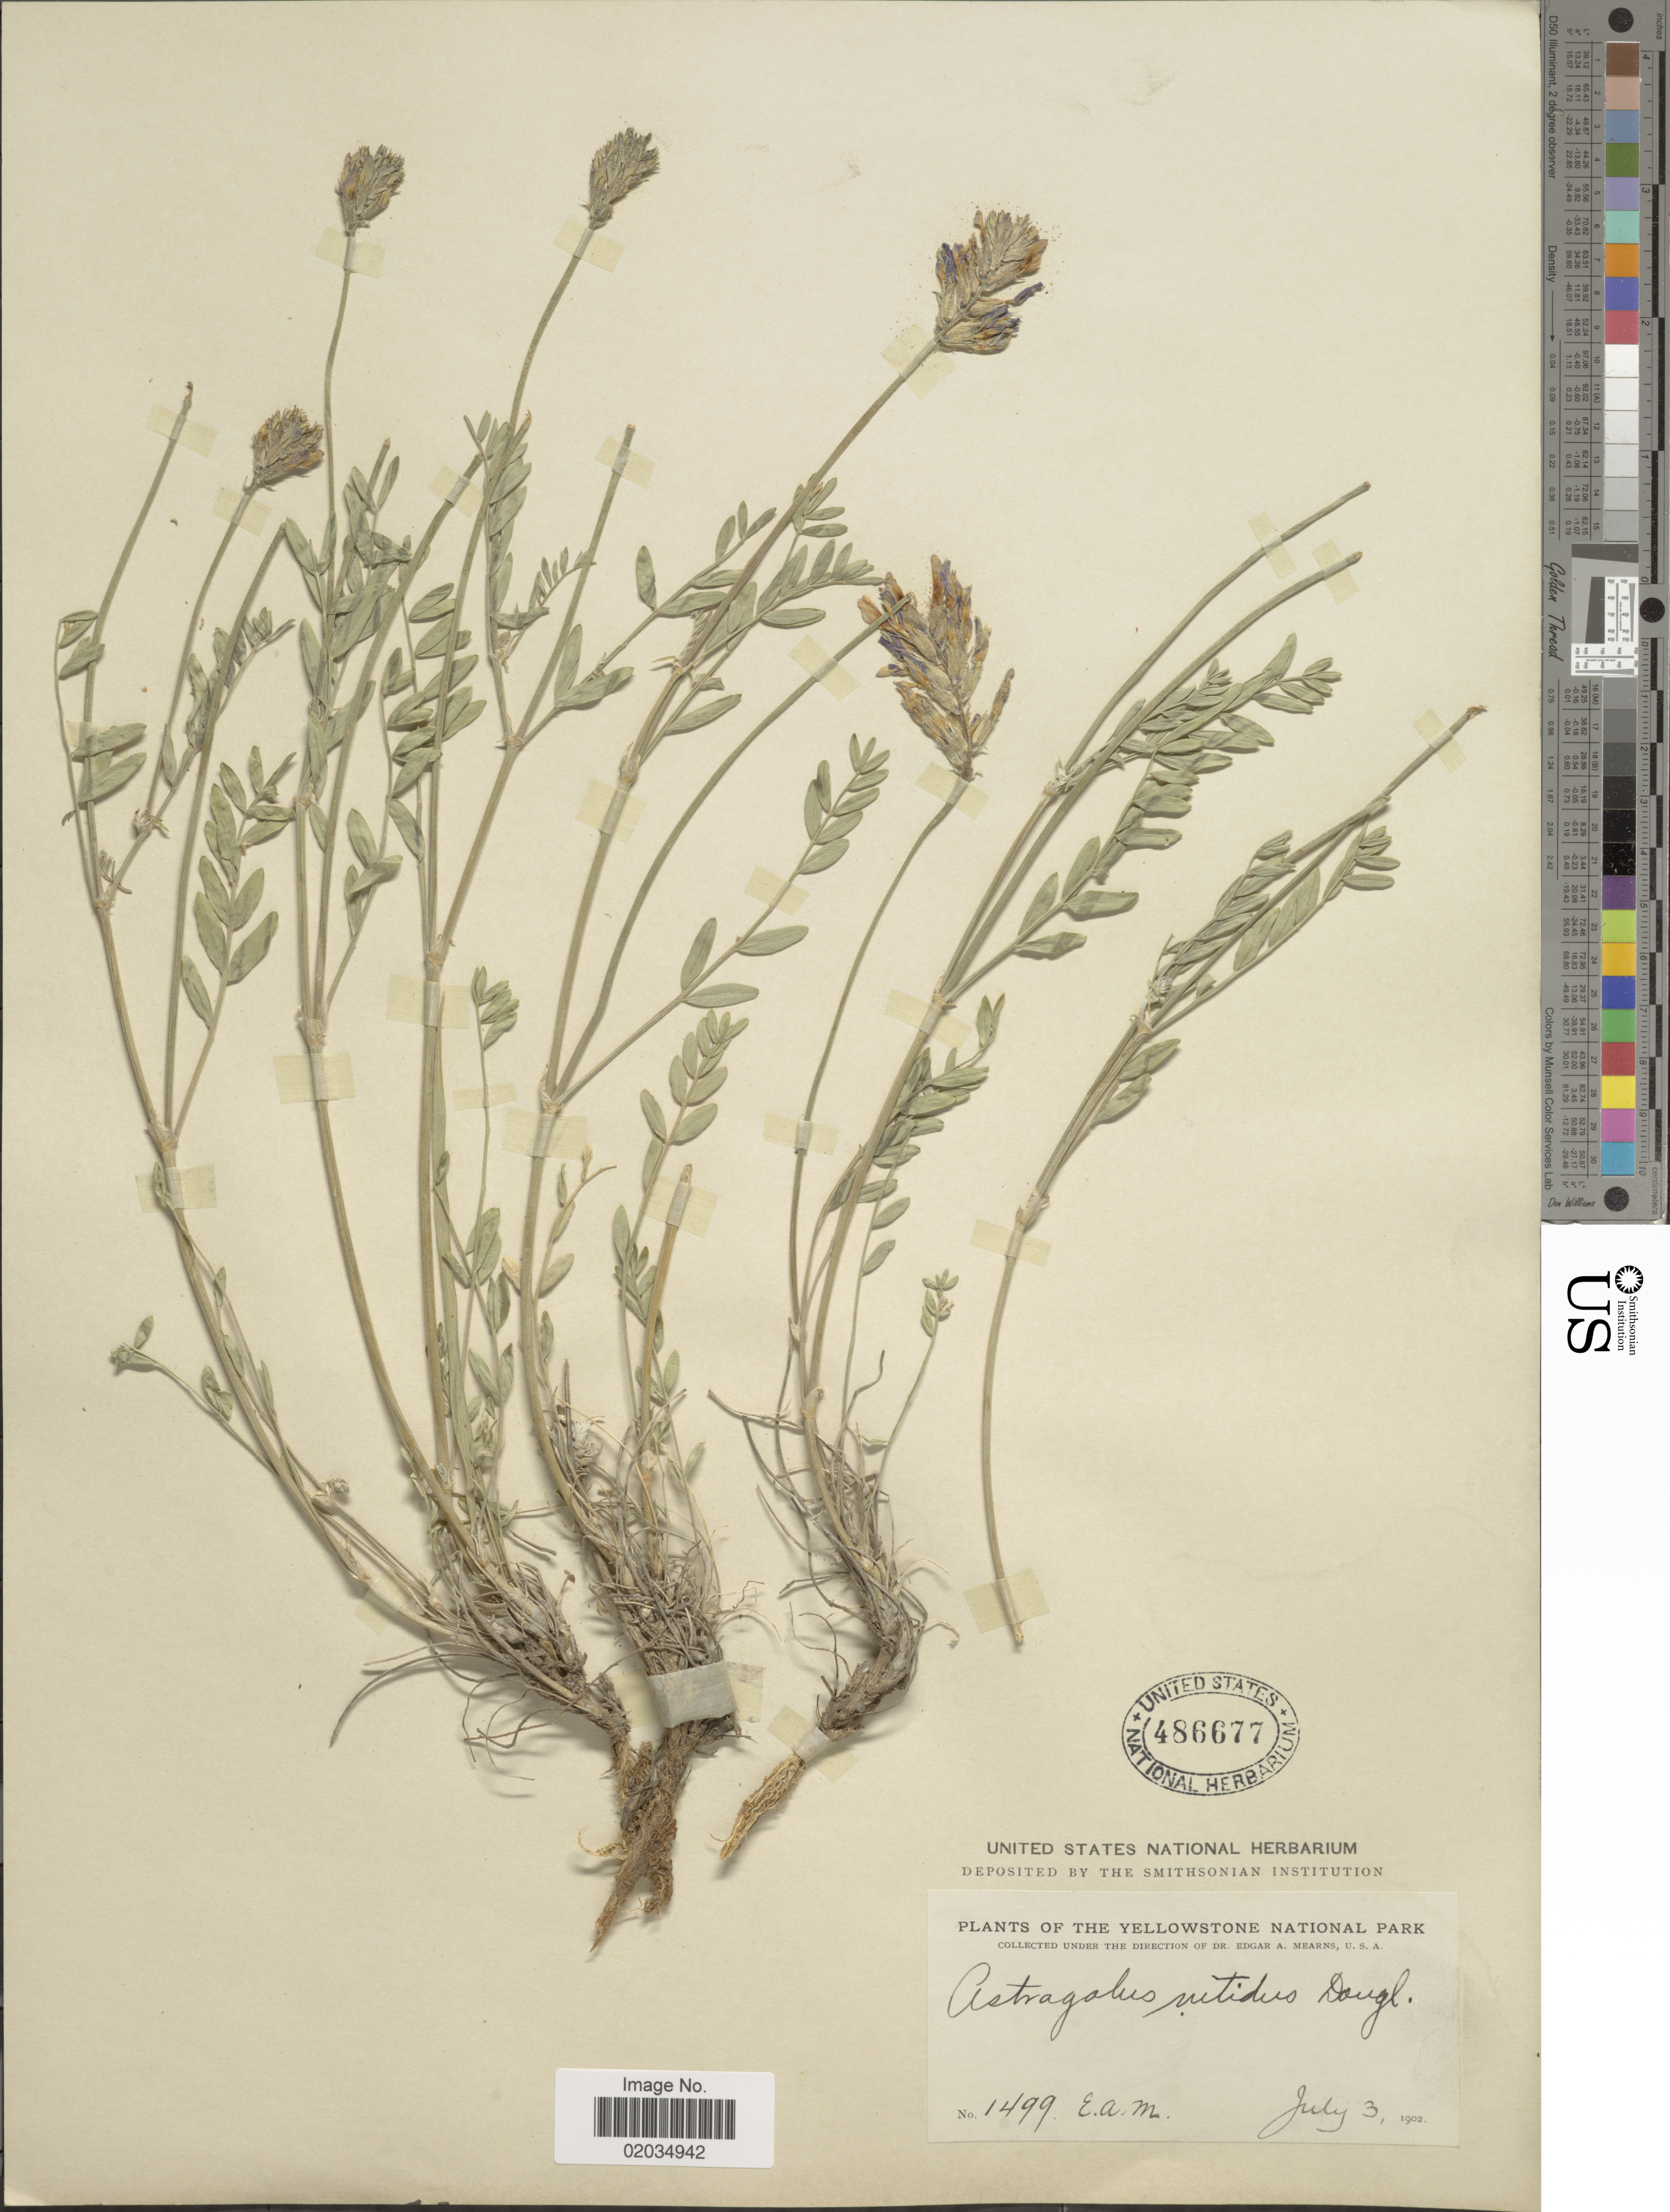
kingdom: Plantae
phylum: Tracheophyta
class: Magnoliopsida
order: Fabales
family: Fabaceae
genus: Astragalus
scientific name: Astragalus striatus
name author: Nutt.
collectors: E. A. Mearns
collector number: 1499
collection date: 1902-07-03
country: United States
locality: Yellowstone National Park,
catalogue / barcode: US 486677